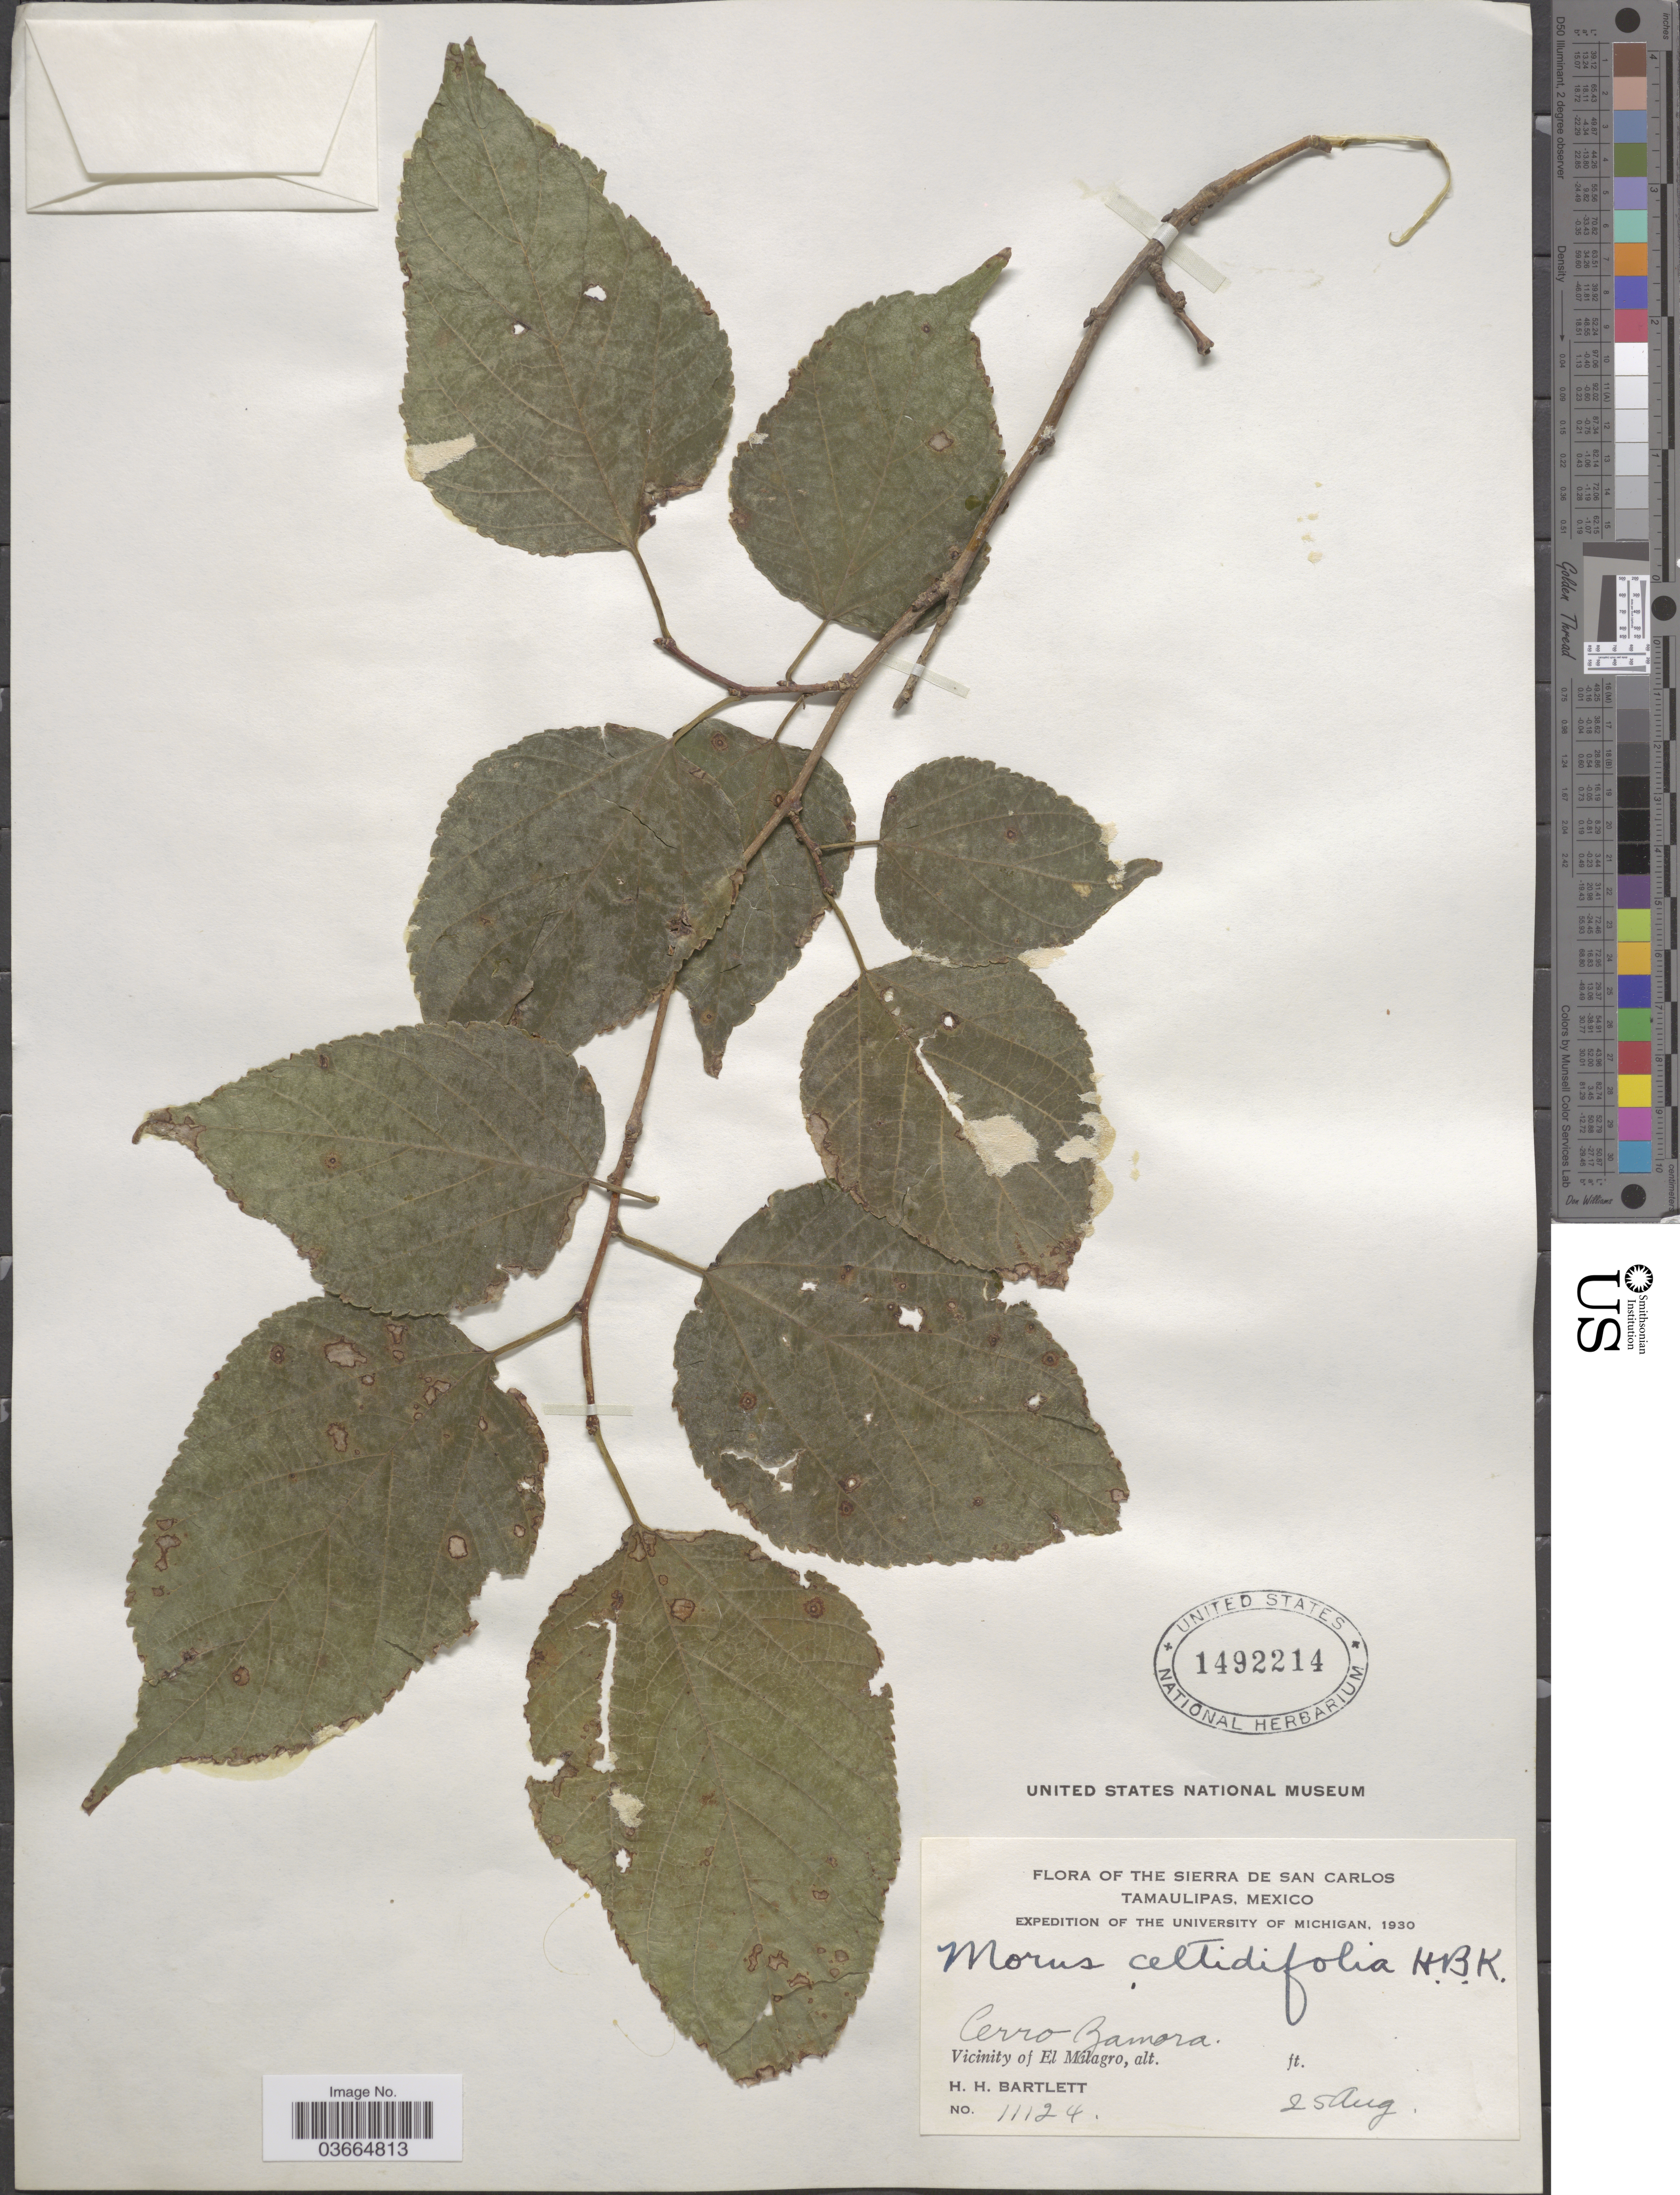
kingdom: Plantae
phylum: Tracheophyta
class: Magnoliopsida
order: Rosales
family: Moraceae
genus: Morus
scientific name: Morus celtidifolia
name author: Kunth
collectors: H. H. Bartlett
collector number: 11124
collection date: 1930-08-25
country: Mexico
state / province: Tamaulipas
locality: Sierra de San Carlos. Cerro Zamora. Vicinity of El Milagro.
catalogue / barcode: US 1492214